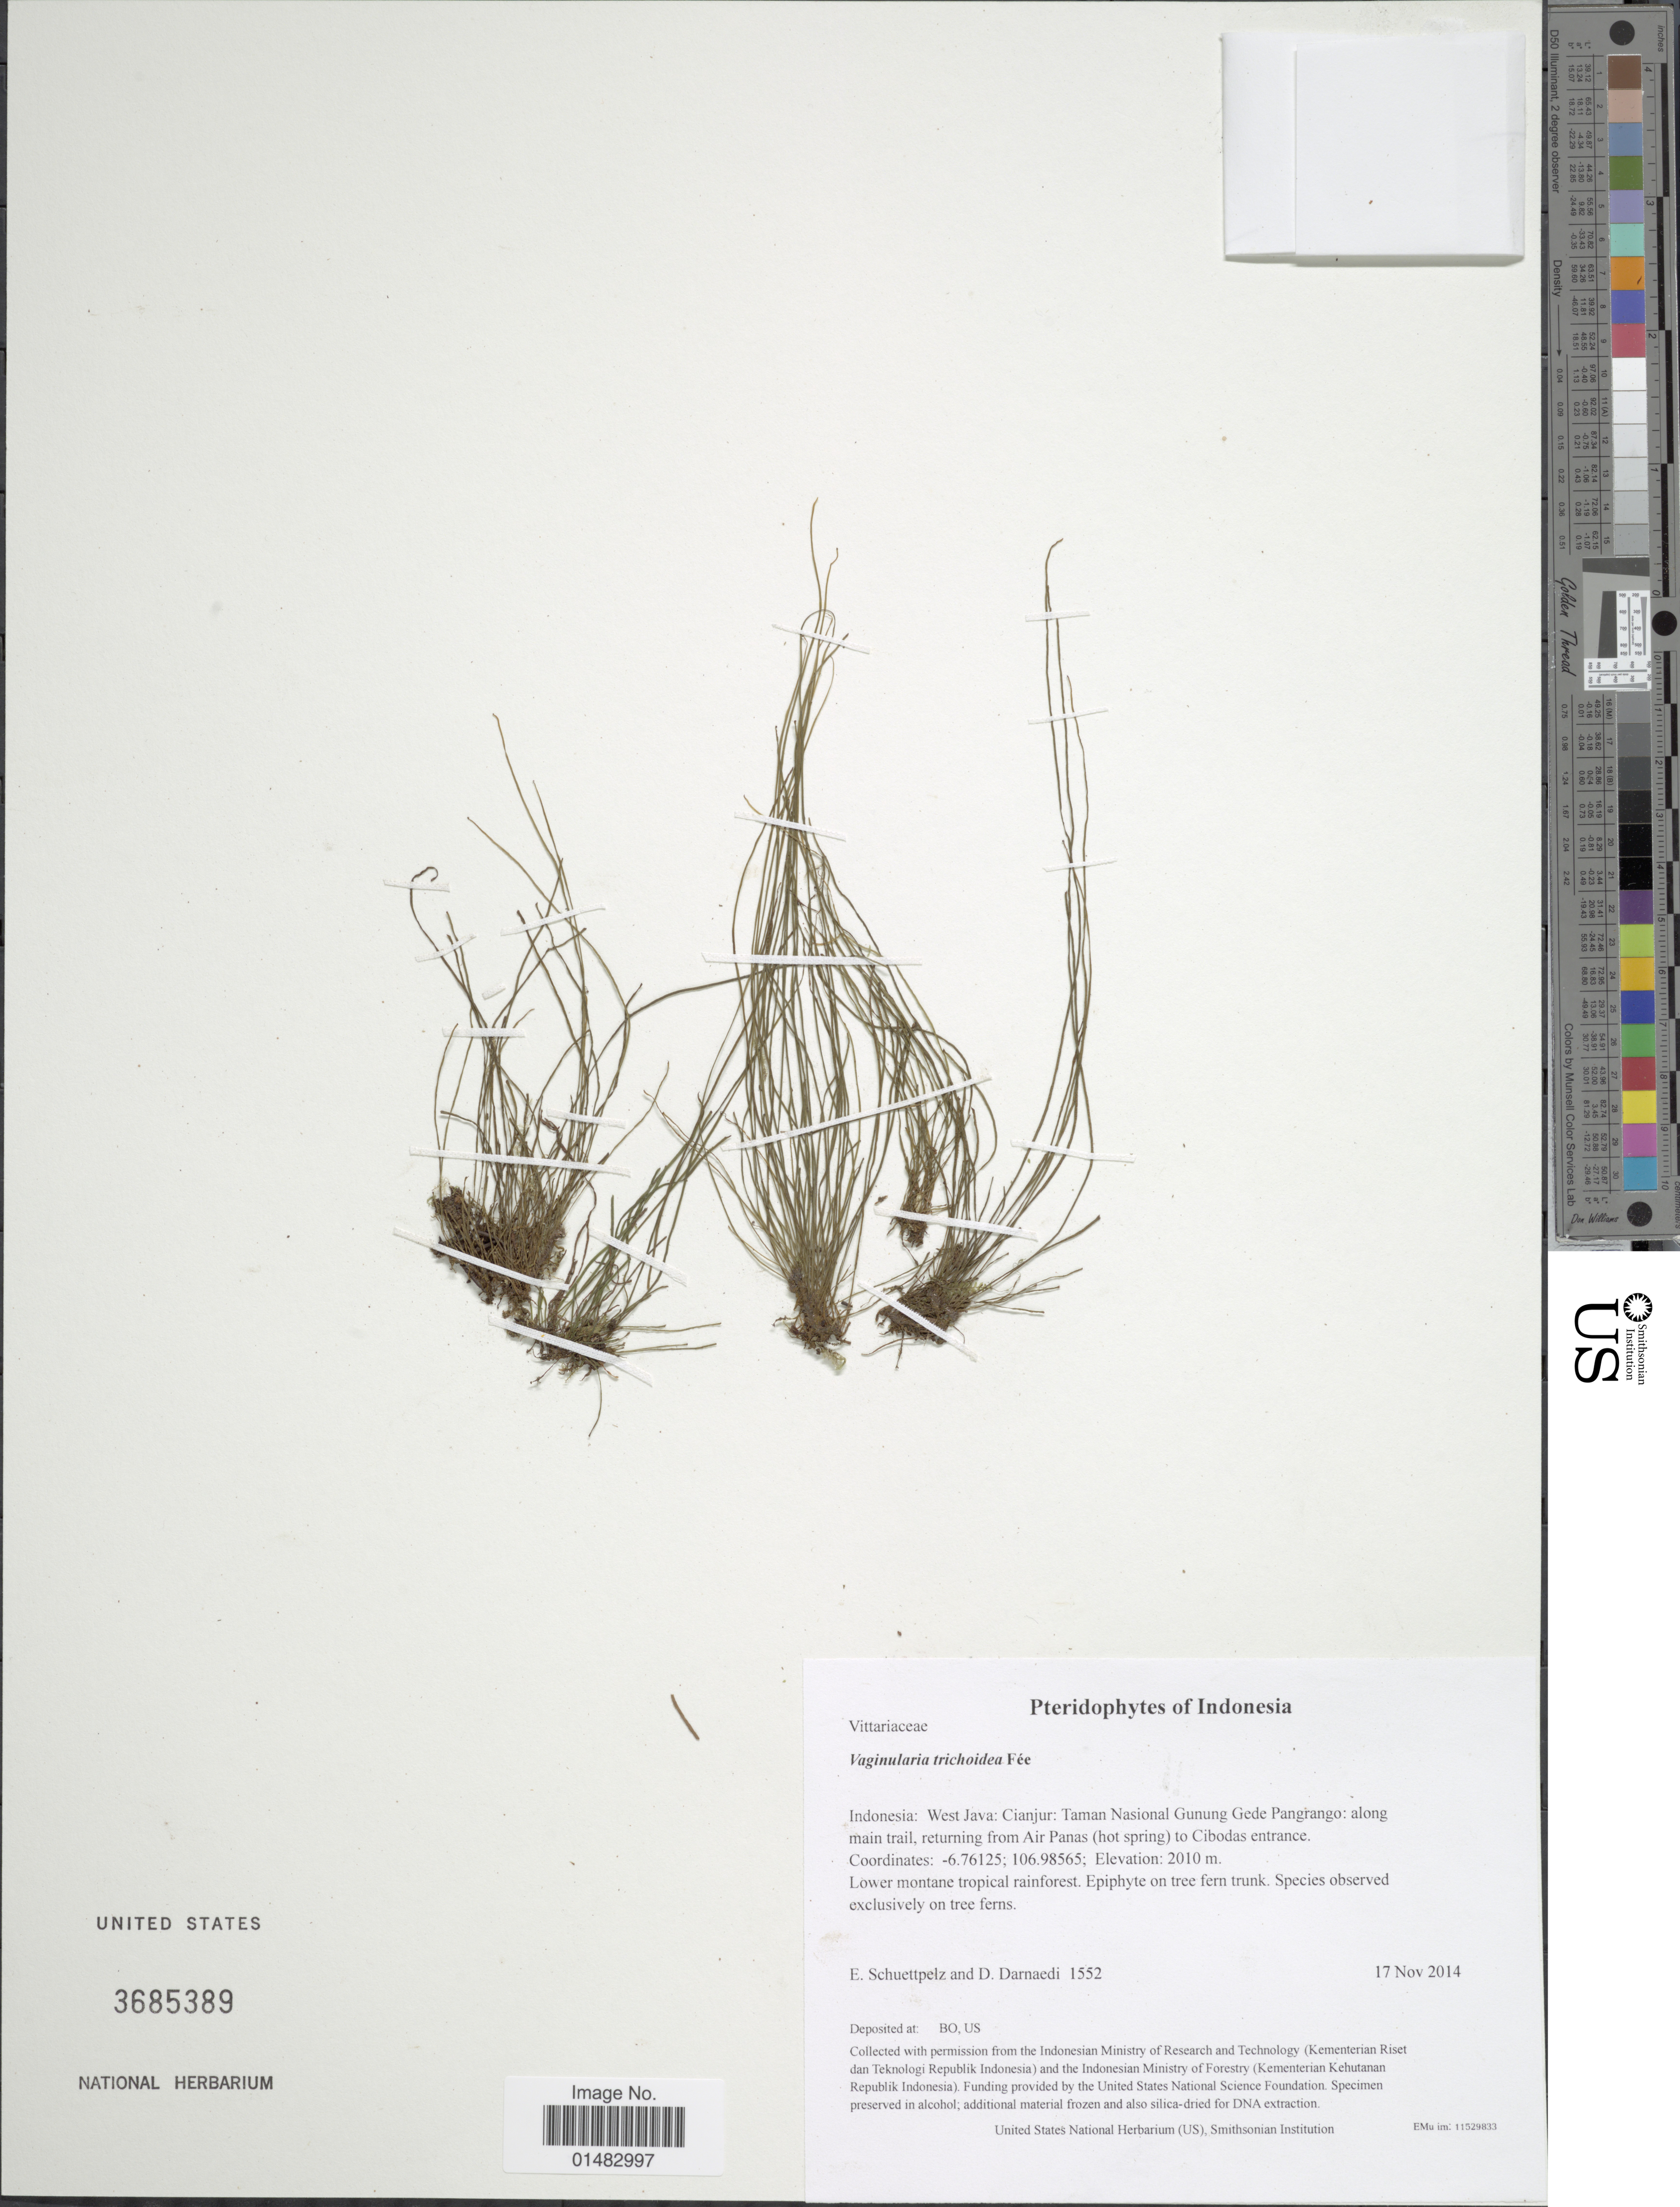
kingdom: Plantae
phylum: Tracheophyta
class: Polypodiopsida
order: Polypodiales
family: Pteridaceae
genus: Monogramma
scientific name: Monogramma trichoidea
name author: (Fée) Hook. & Baker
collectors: E. Schuettpelz & D. Darnaedi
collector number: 1552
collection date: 2014-11-17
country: Indonesia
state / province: Java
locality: West Java, Cianjur: Tman Nasional Gunung Gede Pangrango, along main trail, returning from Air Panas (hot spring) to Cibodas entrance, Coordinates: -6.76125, 106.98565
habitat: Lower montane tropical rainforest.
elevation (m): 2010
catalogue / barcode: US 3685389